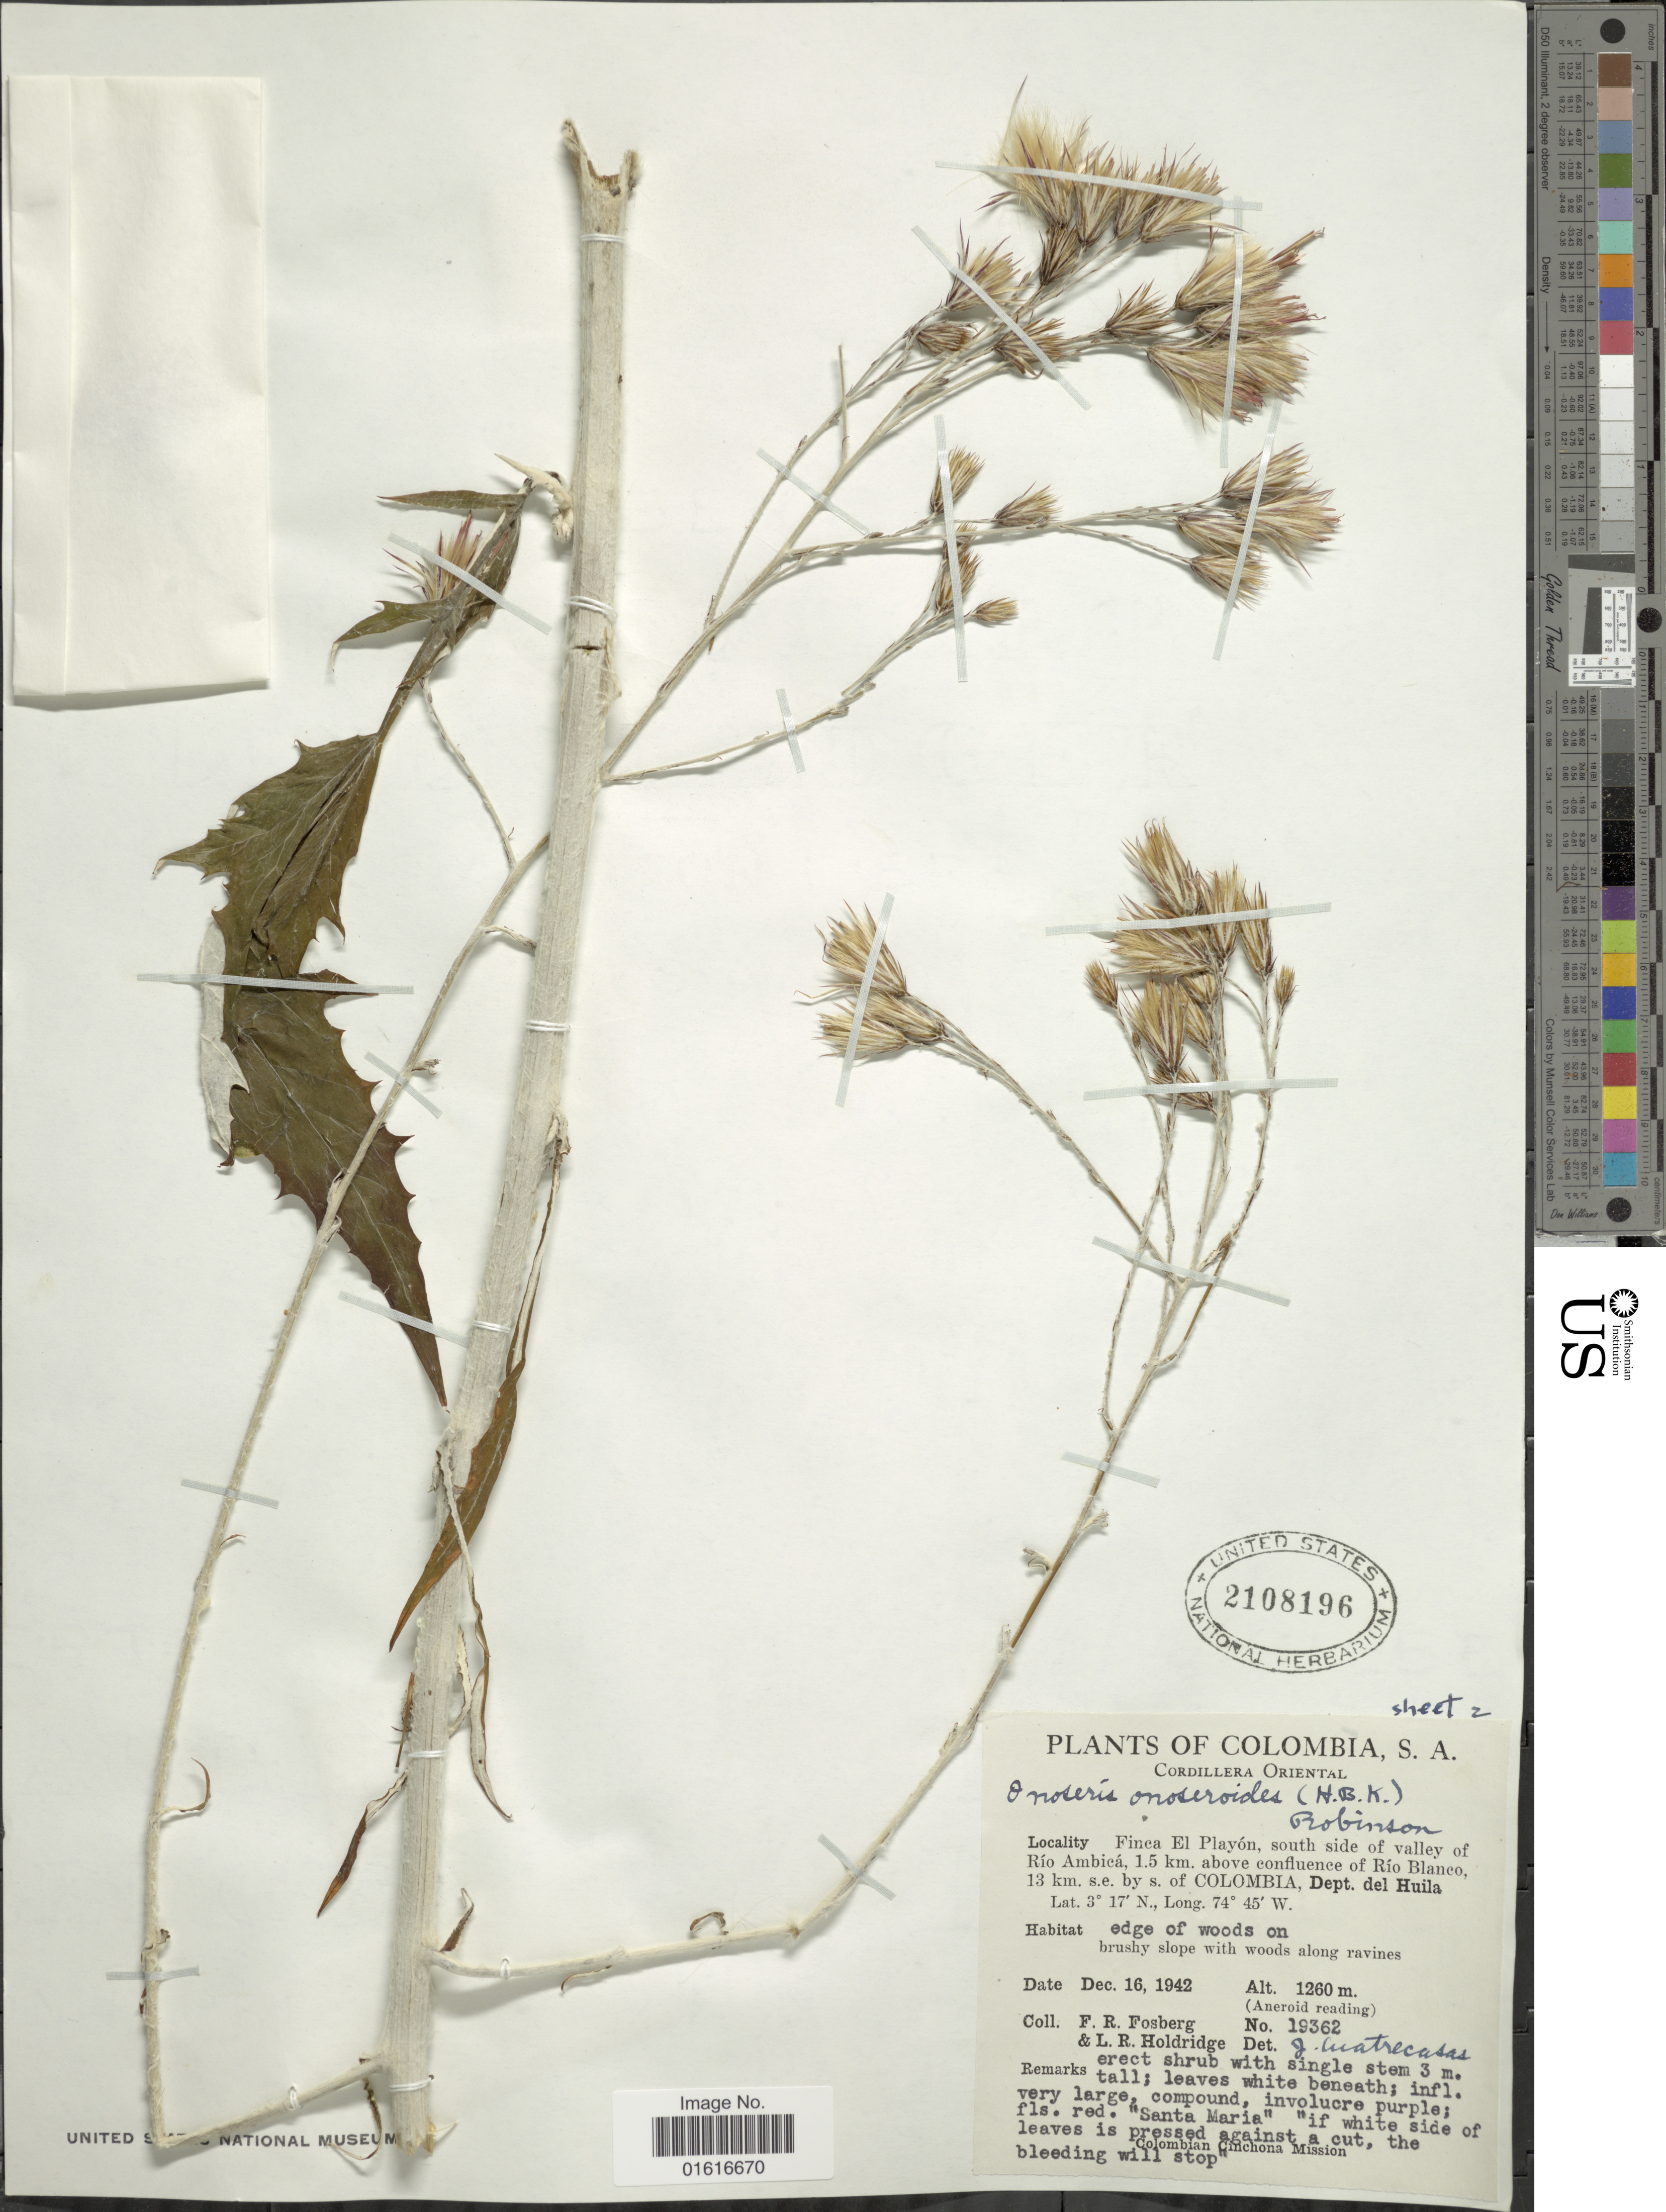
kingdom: Plantae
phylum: Tracheophyta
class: Magnoliopsida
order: Asterales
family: Asteraceae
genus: Onoseris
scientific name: Onoseris onoseroides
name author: (Kunth) B.L. Rob.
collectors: F. R. Fosberg & L. Holdridge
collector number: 19362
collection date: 1942-12-16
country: Colombia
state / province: Huila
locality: Cordillera Oriental, Finca El Playon, south side of valley of Rio Ambica, 1.5 km. above confluence of Rio Blanco, 13 km s.e. by s of Colombia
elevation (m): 1260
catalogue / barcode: US 2108196